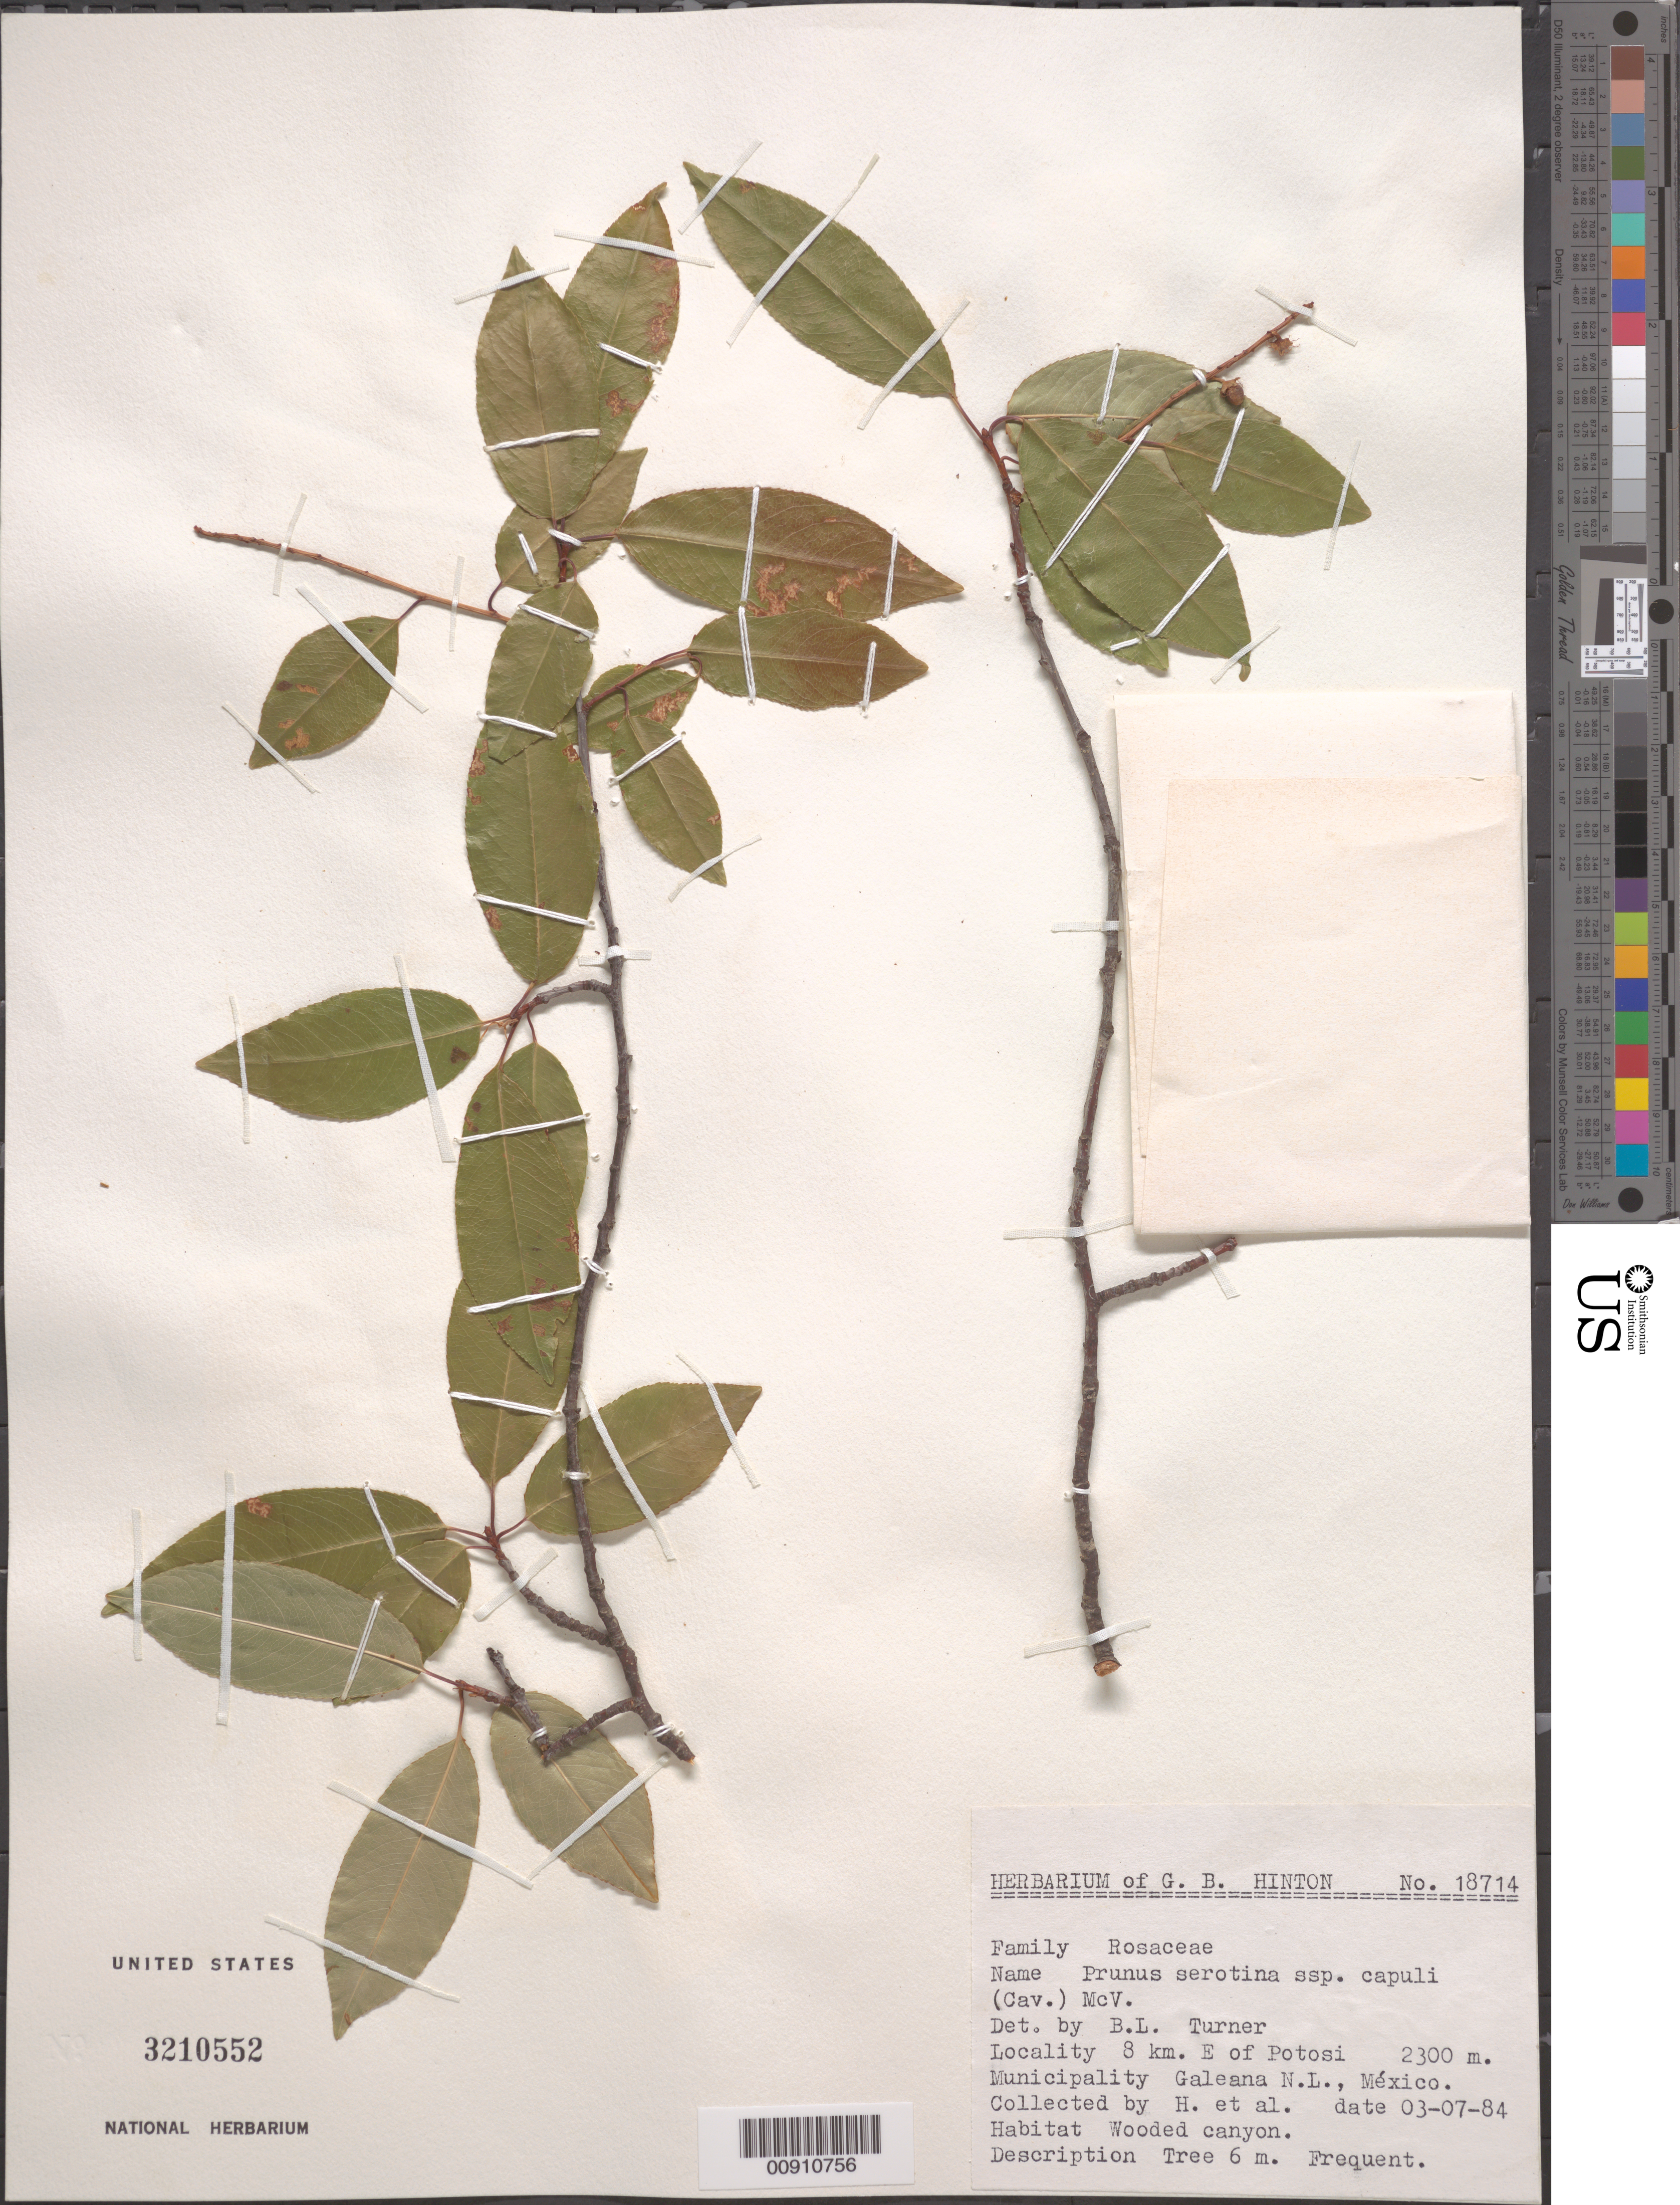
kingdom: Plantae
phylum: Tracheophyta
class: Magnoliopsida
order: Rosales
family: Rosaceae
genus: Prunus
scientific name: Prunus serotina var. salicifolia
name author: (Kunth) Koehne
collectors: G. B. Hinton & et al.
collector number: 18714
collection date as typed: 07 Mar 1984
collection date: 1984-03-07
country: Mexico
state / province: Nuevo León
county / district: Galeana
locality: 8 km. E of Potosí, Municipality Galeana, N.L.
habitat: Wood canyon.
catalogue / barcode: US 3210552